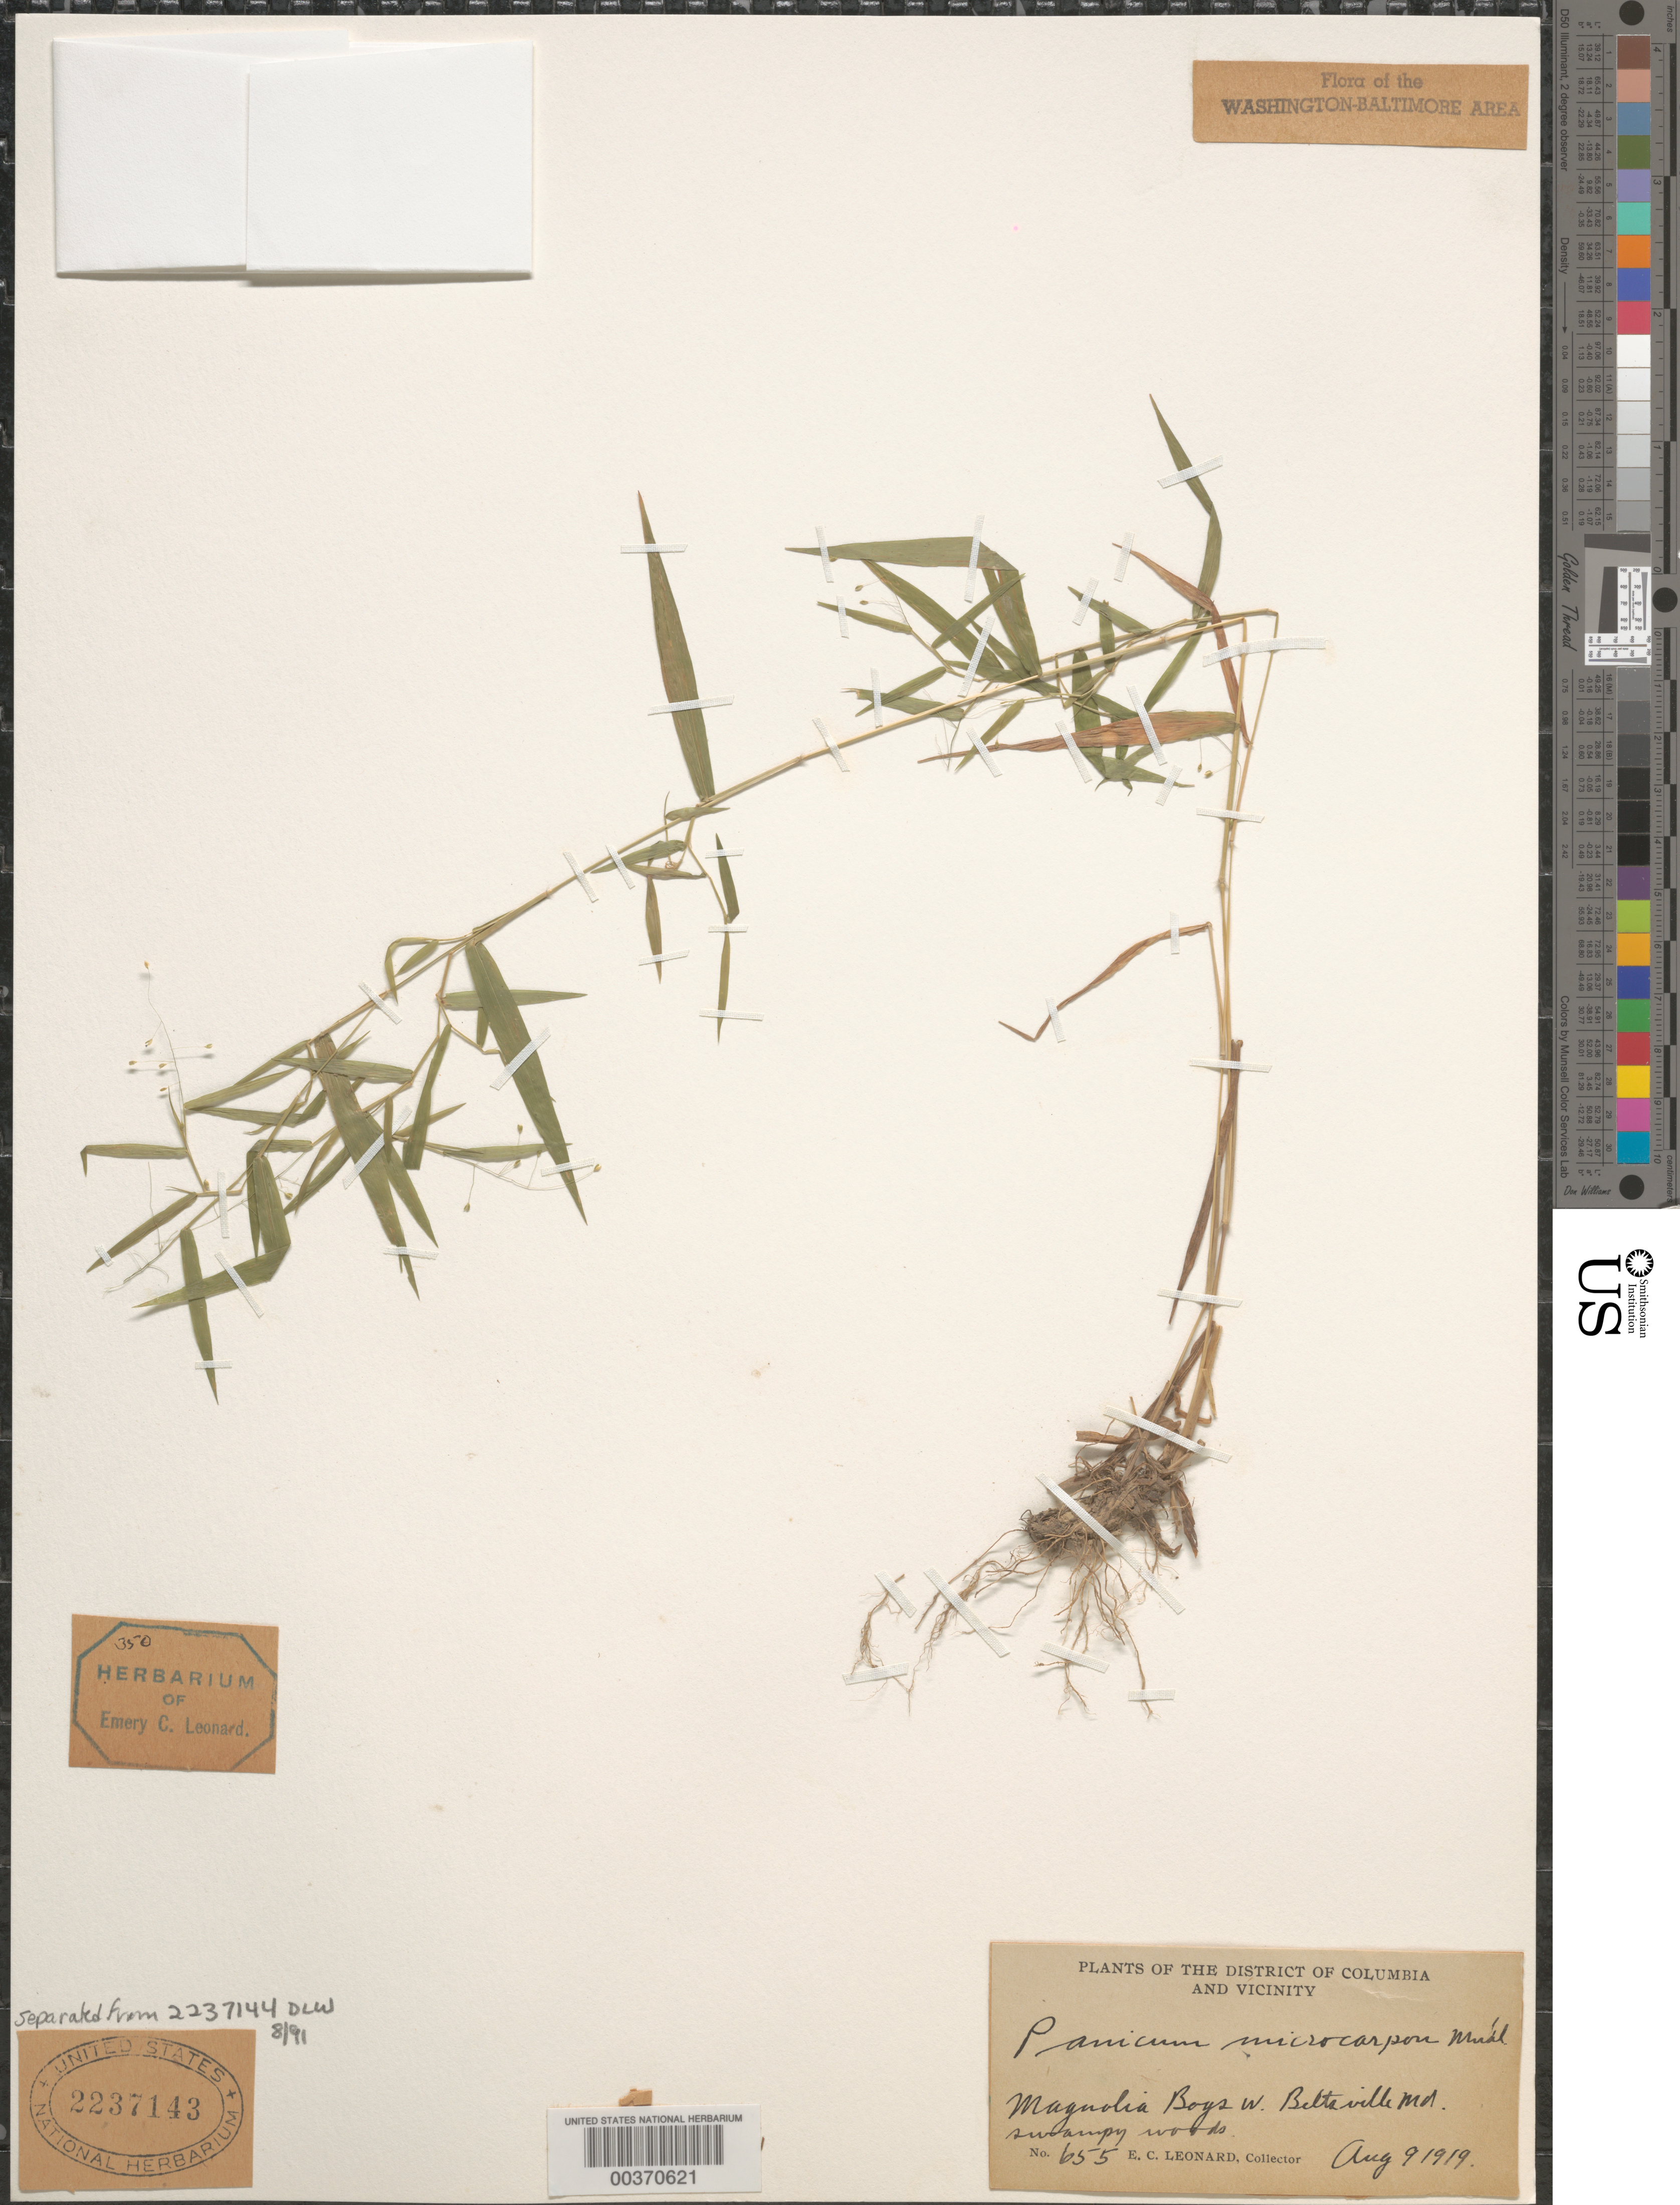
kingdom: Plantae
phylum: Tracheophyta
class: Liliopsida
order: Poales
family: Poaceae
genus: Dichanthelium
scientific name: Dichanthelium dichotomum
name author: (L.) Gould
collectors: E. C. Leonard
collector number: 655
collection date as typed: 09 Aug 1919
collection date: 1919-08-09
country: United States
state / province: Maryland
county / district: Prince George's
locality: Magnolia Bogs, west of Beltsville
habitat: Magnolia bogs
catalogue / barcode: US 2237143